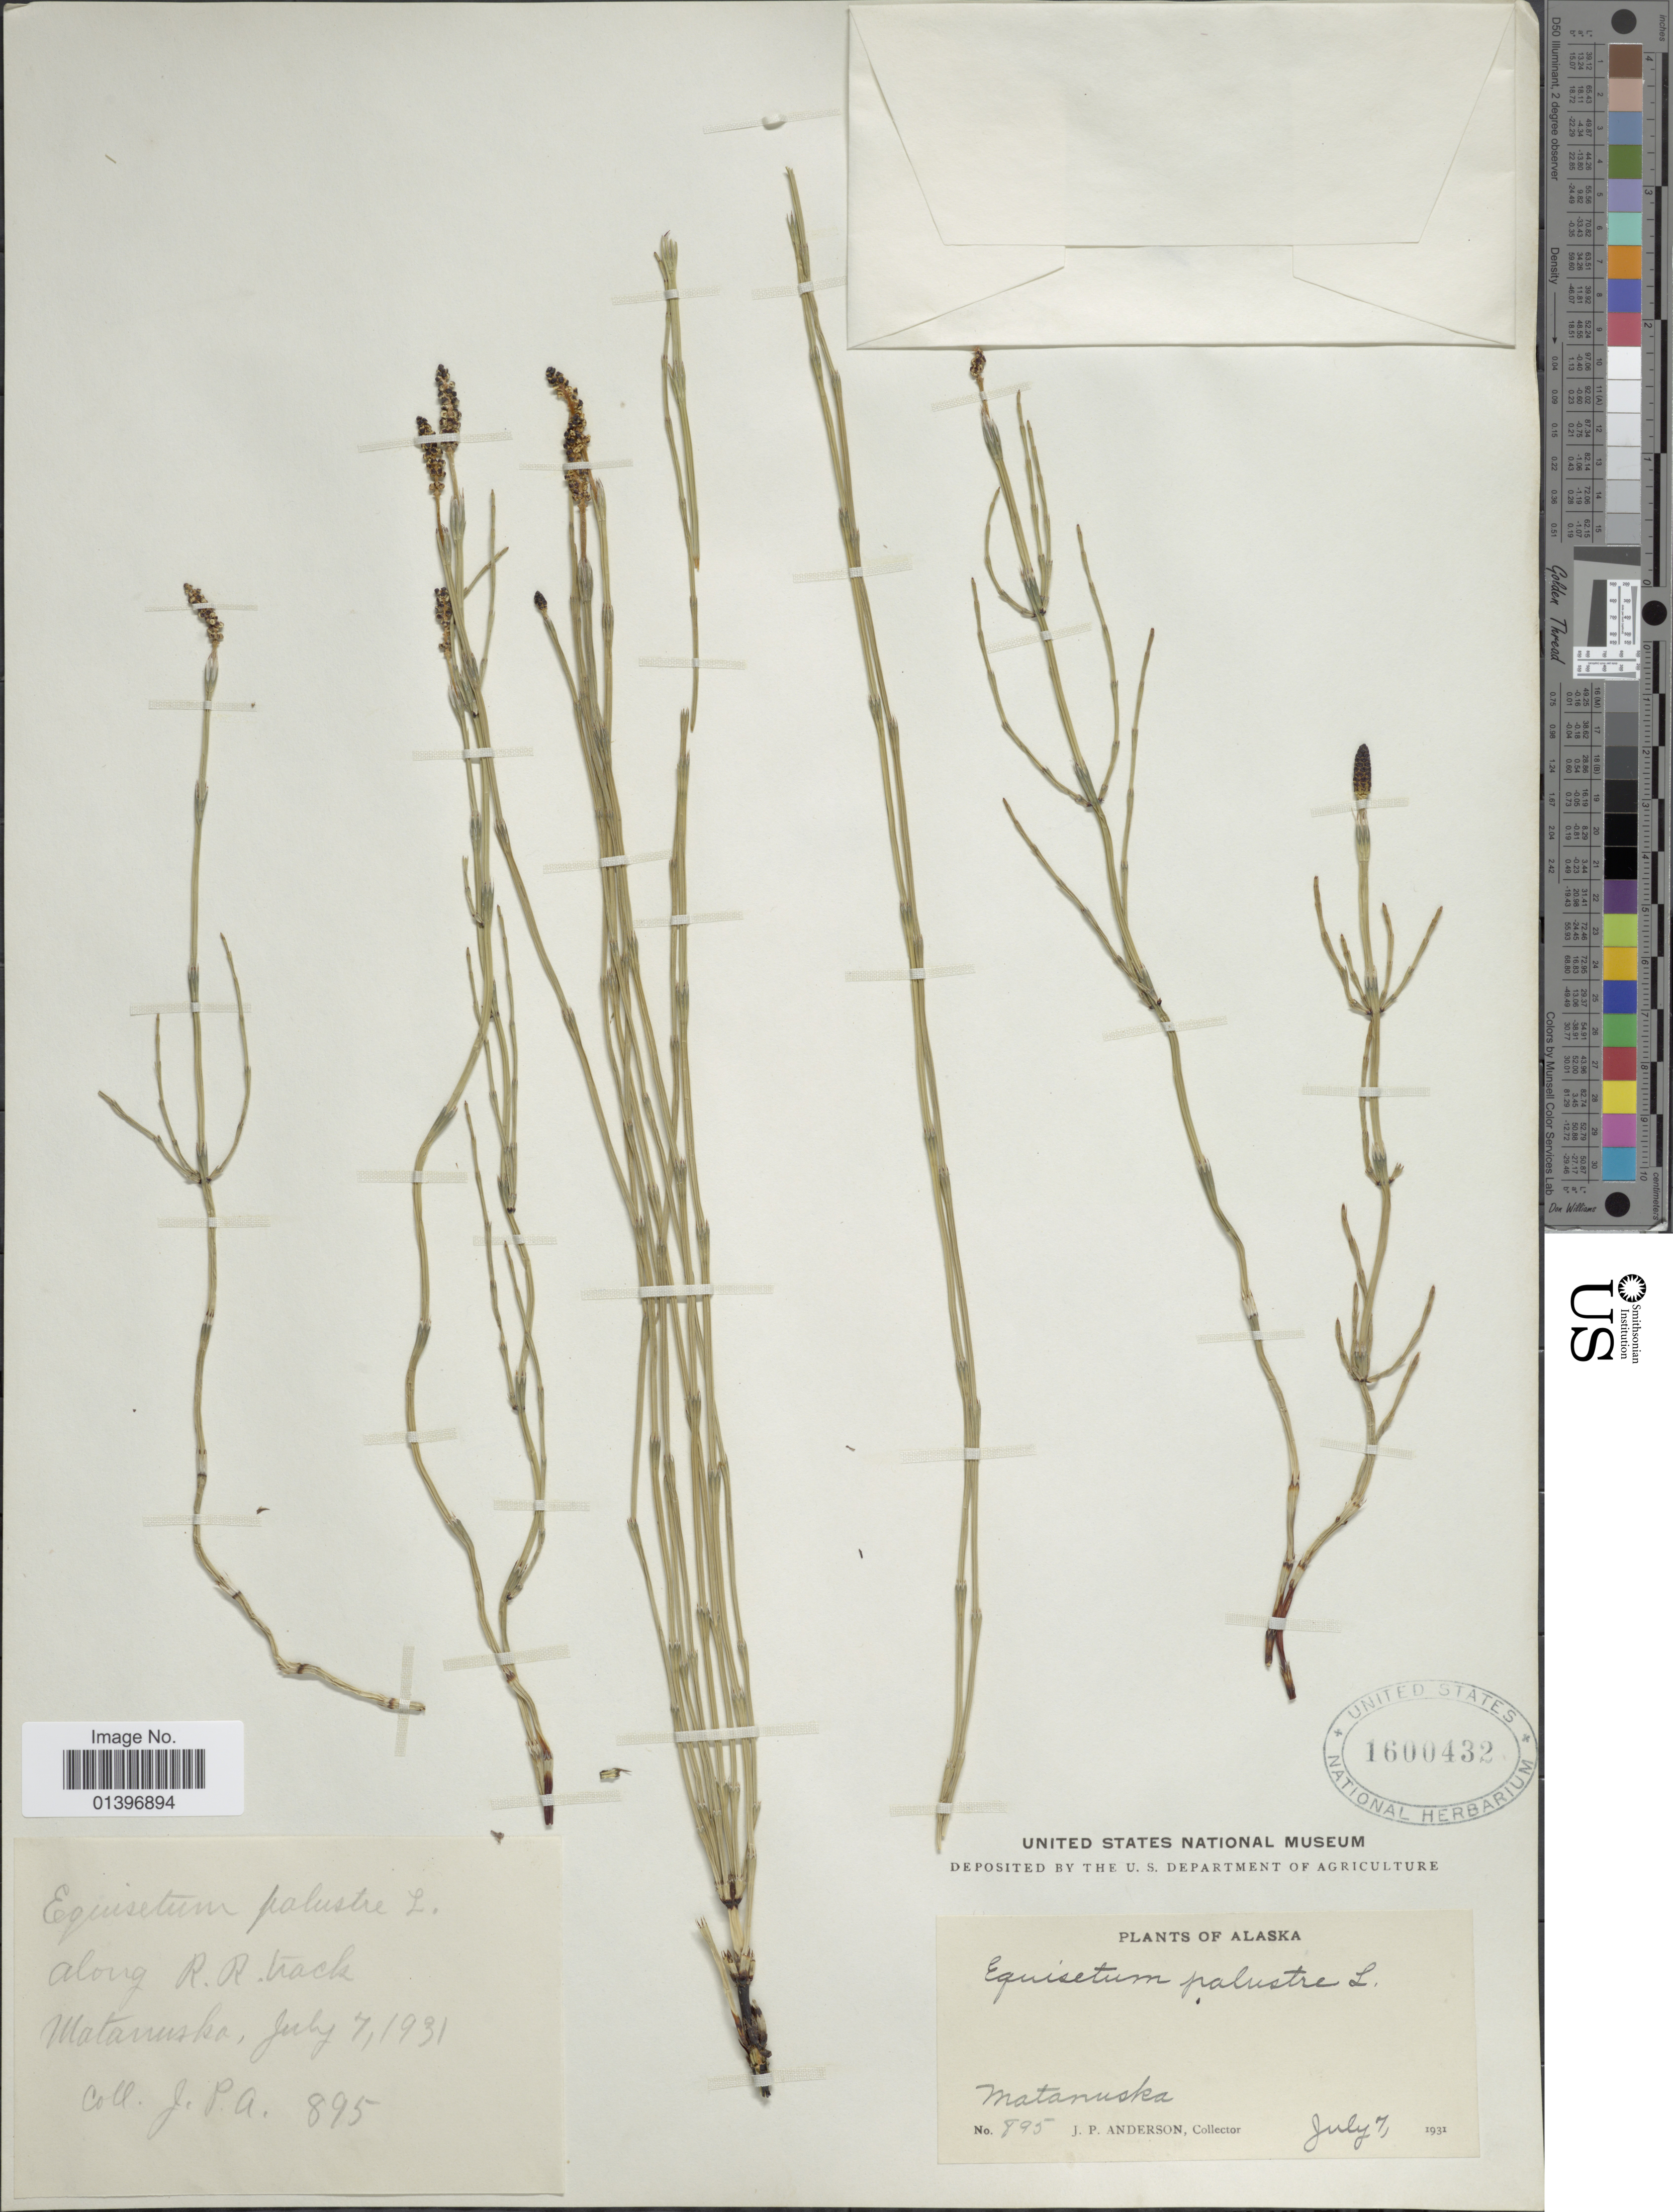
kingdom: Plantae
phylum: Tracheophyta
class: Polypodiopsida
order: Equisetales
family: Equisetaceae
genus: Equisetum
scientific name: Equisetum palustre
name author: L.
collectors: J. P. Anderson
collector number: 895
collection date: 1931-07-07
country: United States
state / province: Alaska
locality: Along R.R. tracks, Matanuska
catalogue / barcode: US 1600432